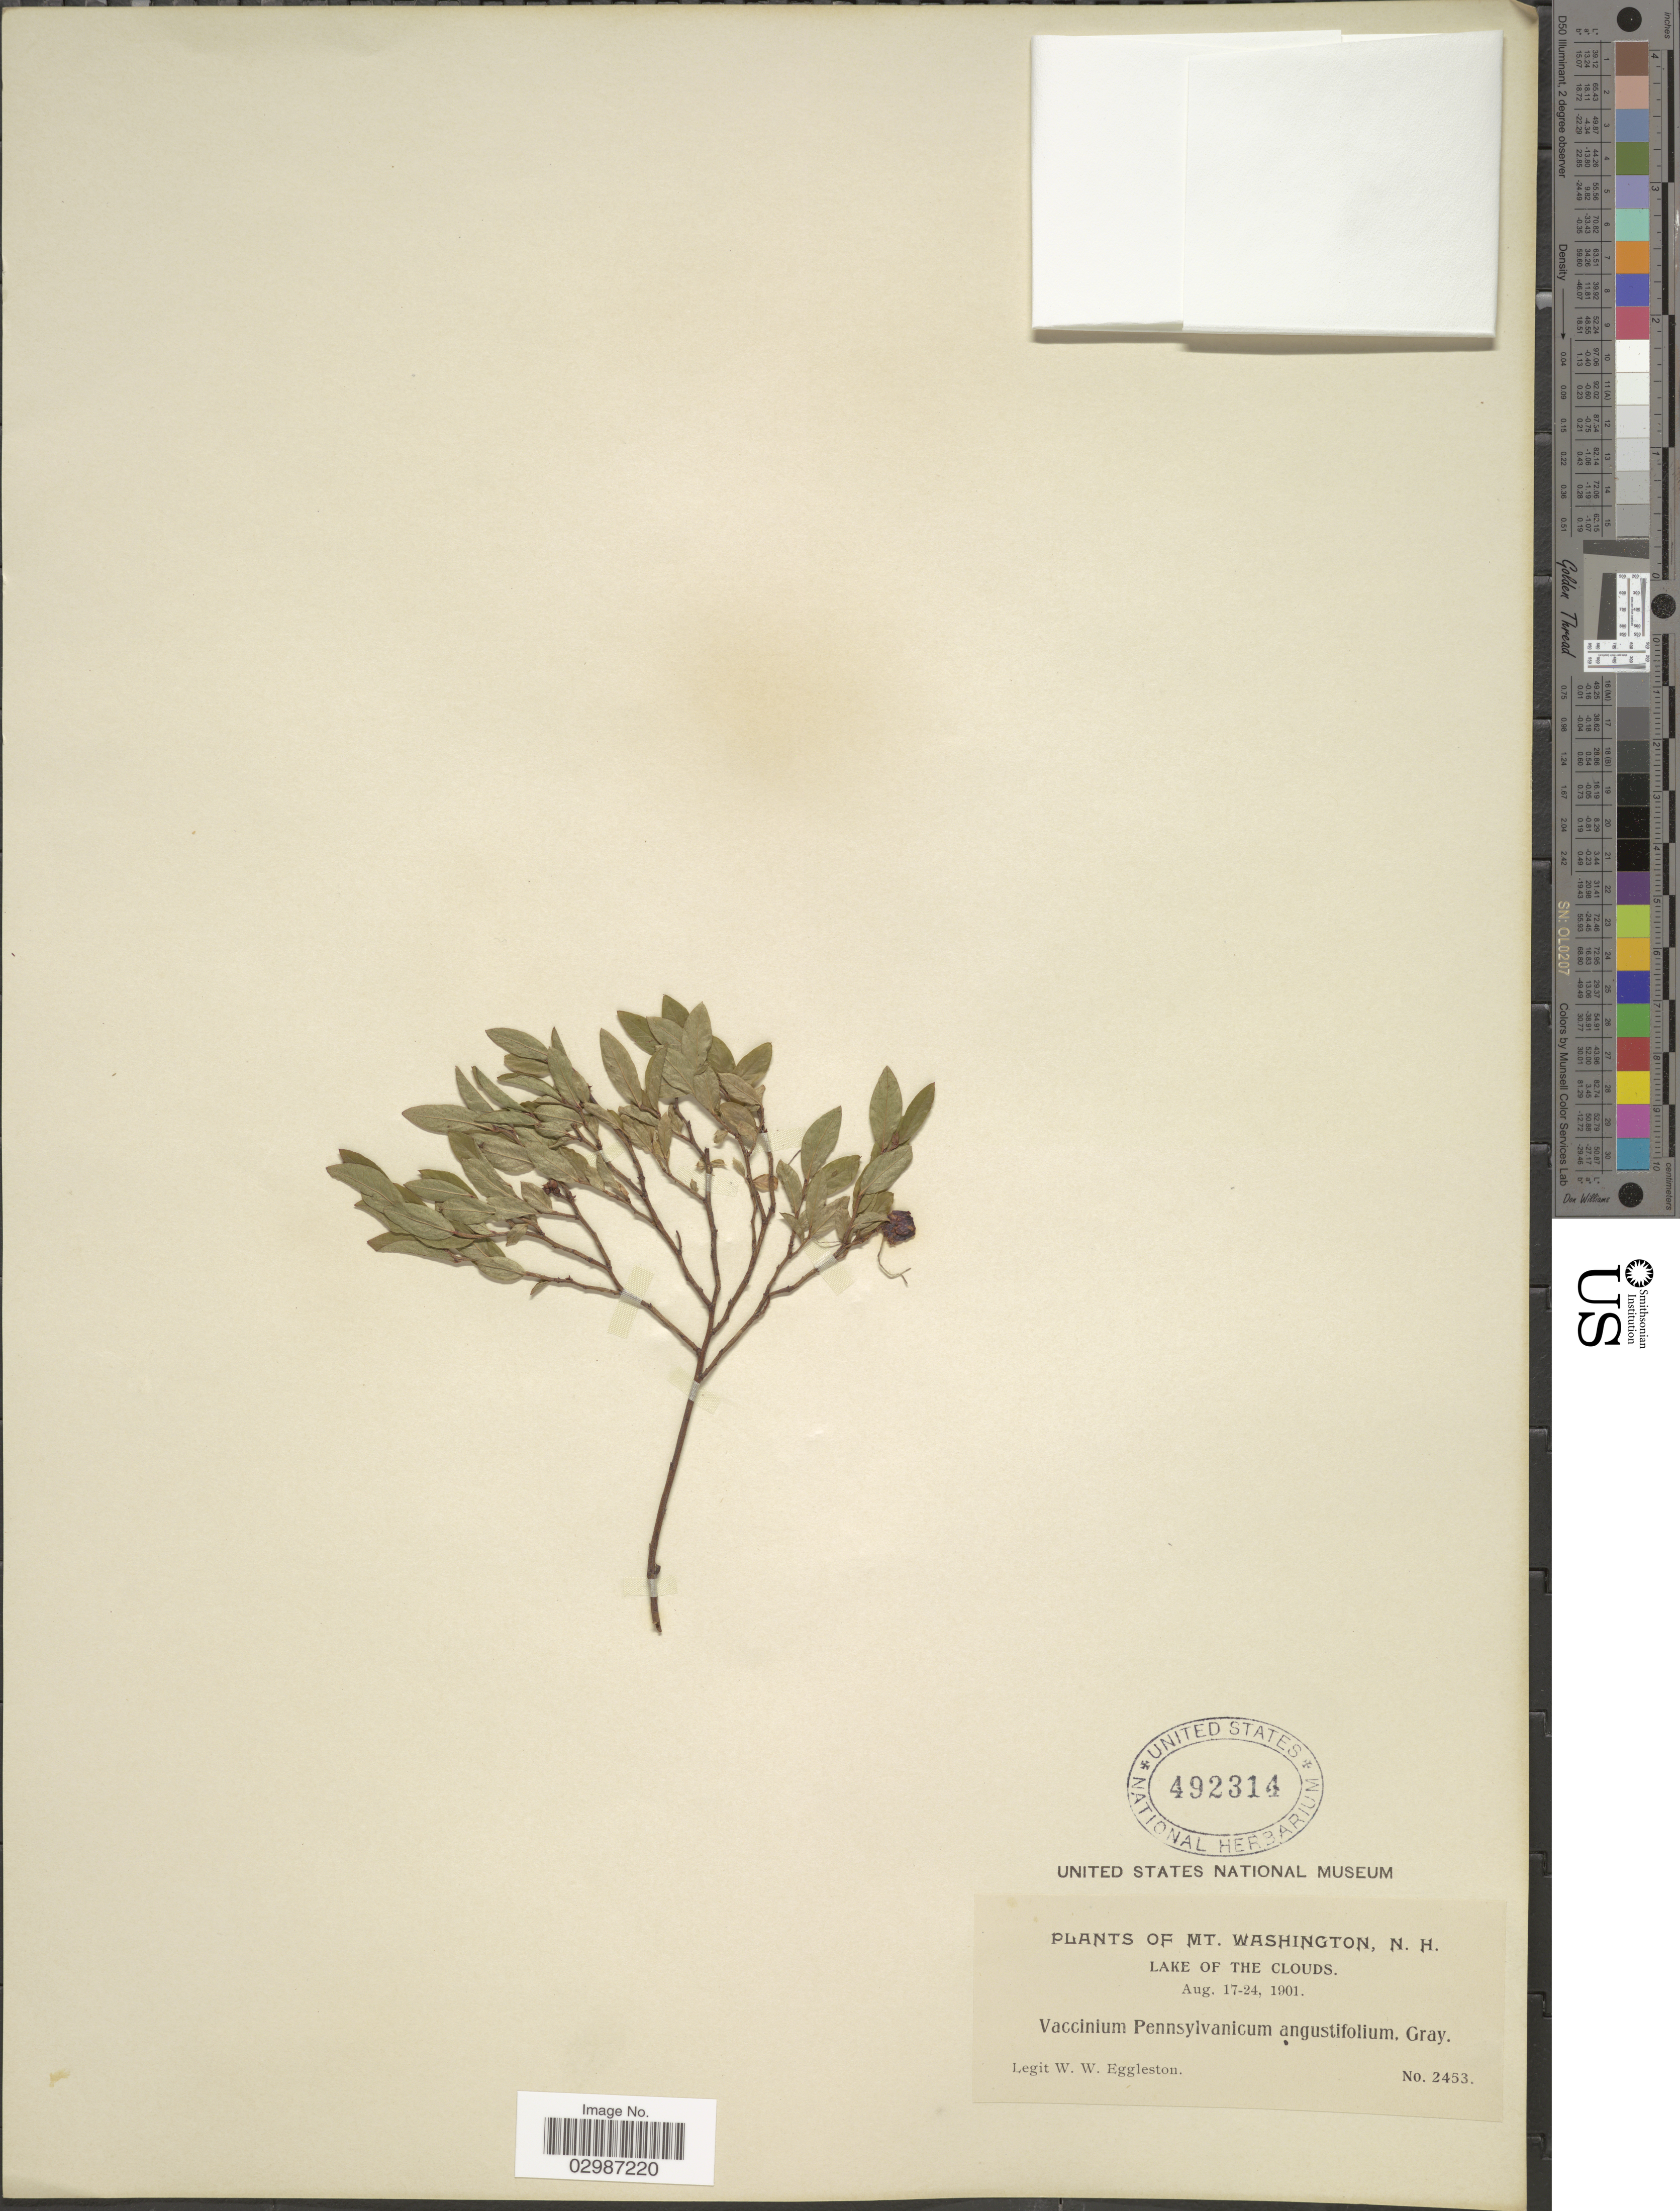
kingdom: Plantae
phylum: Tracheophyta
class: Magnoliopsida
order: Ericales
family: Ericaceae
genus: Vaccinium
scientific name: Vaccinium angustifolium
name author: Aiton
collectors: W. W. Eggleston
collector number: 2453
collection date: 1901-08-17/1901-08-24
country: United States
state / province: New Hampshire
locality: Mt. Washington, Lake of the Clouds.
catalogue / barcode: US 492314